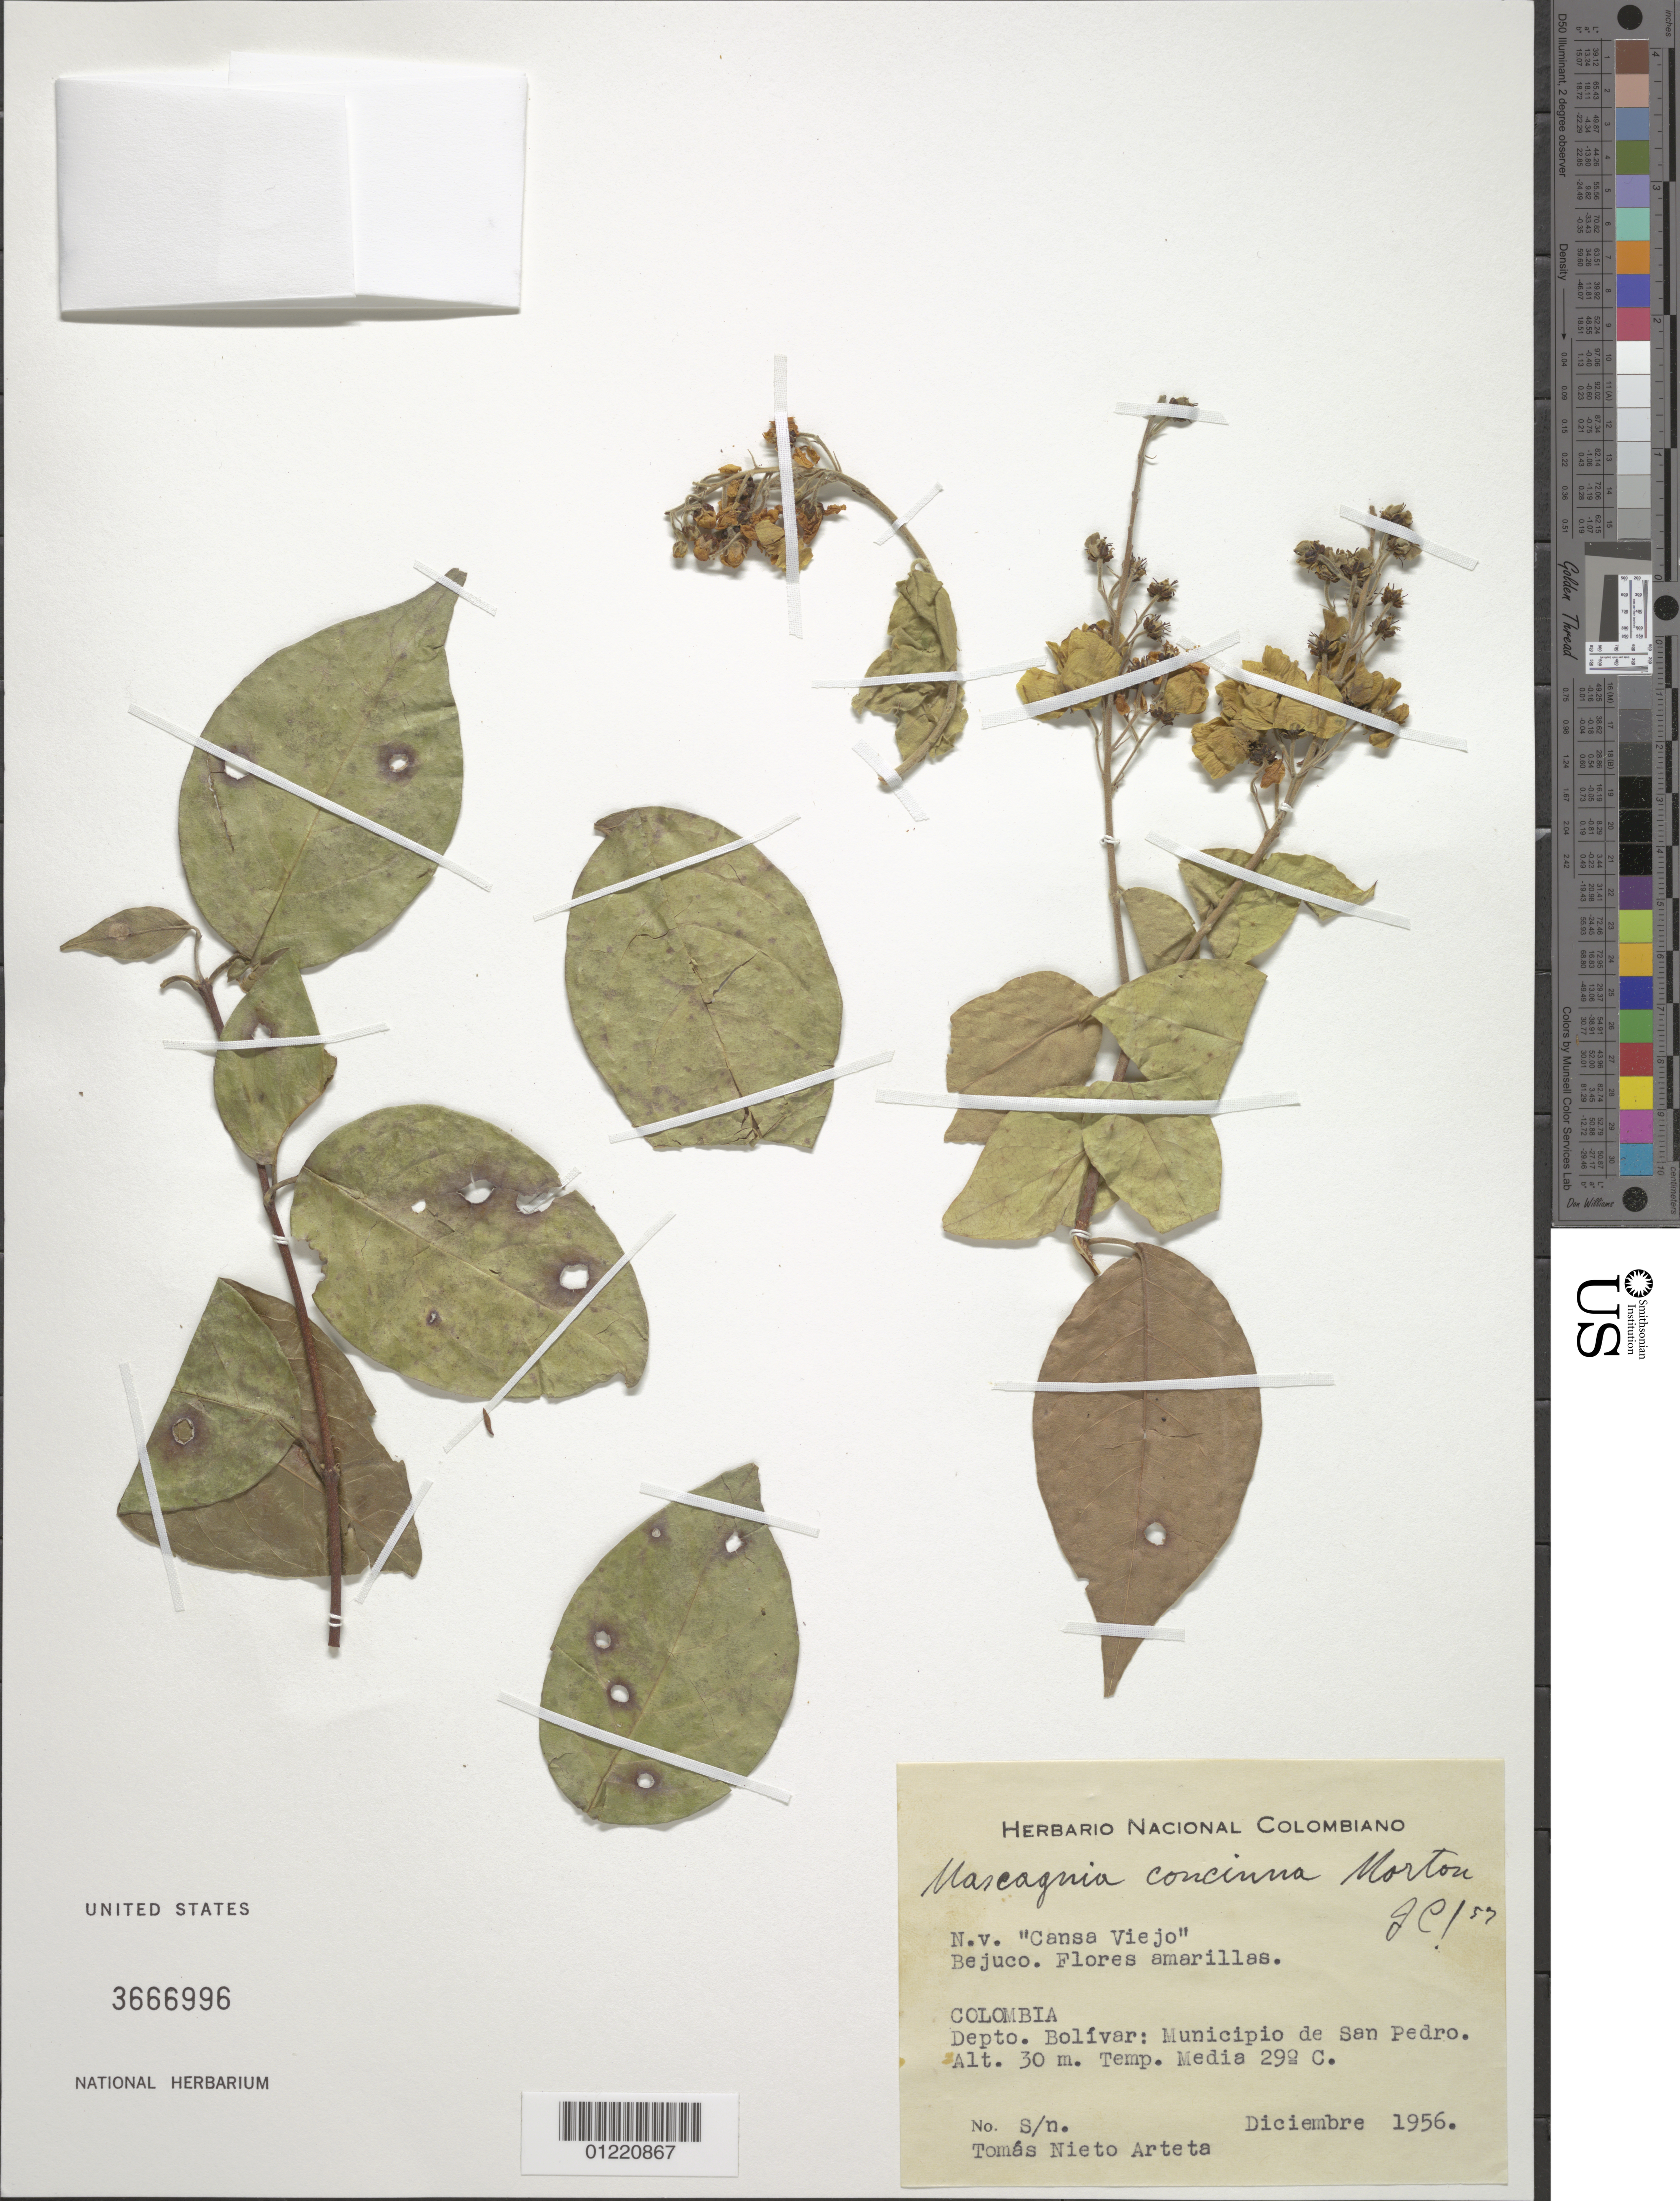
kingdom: Plantae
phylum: Tracheophyta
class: Magnoliopsida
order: Malpighiales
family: Malpighiaceae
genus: Mascagnia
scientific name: Mascagnia concinna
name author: C.V. Morton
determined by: Cuatrecasas, J.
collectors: T. Arteta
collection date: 1956-12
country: Colombia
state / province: Bolívar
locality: Municipio de San Pedro.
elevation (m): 30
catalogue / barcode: US 3666996